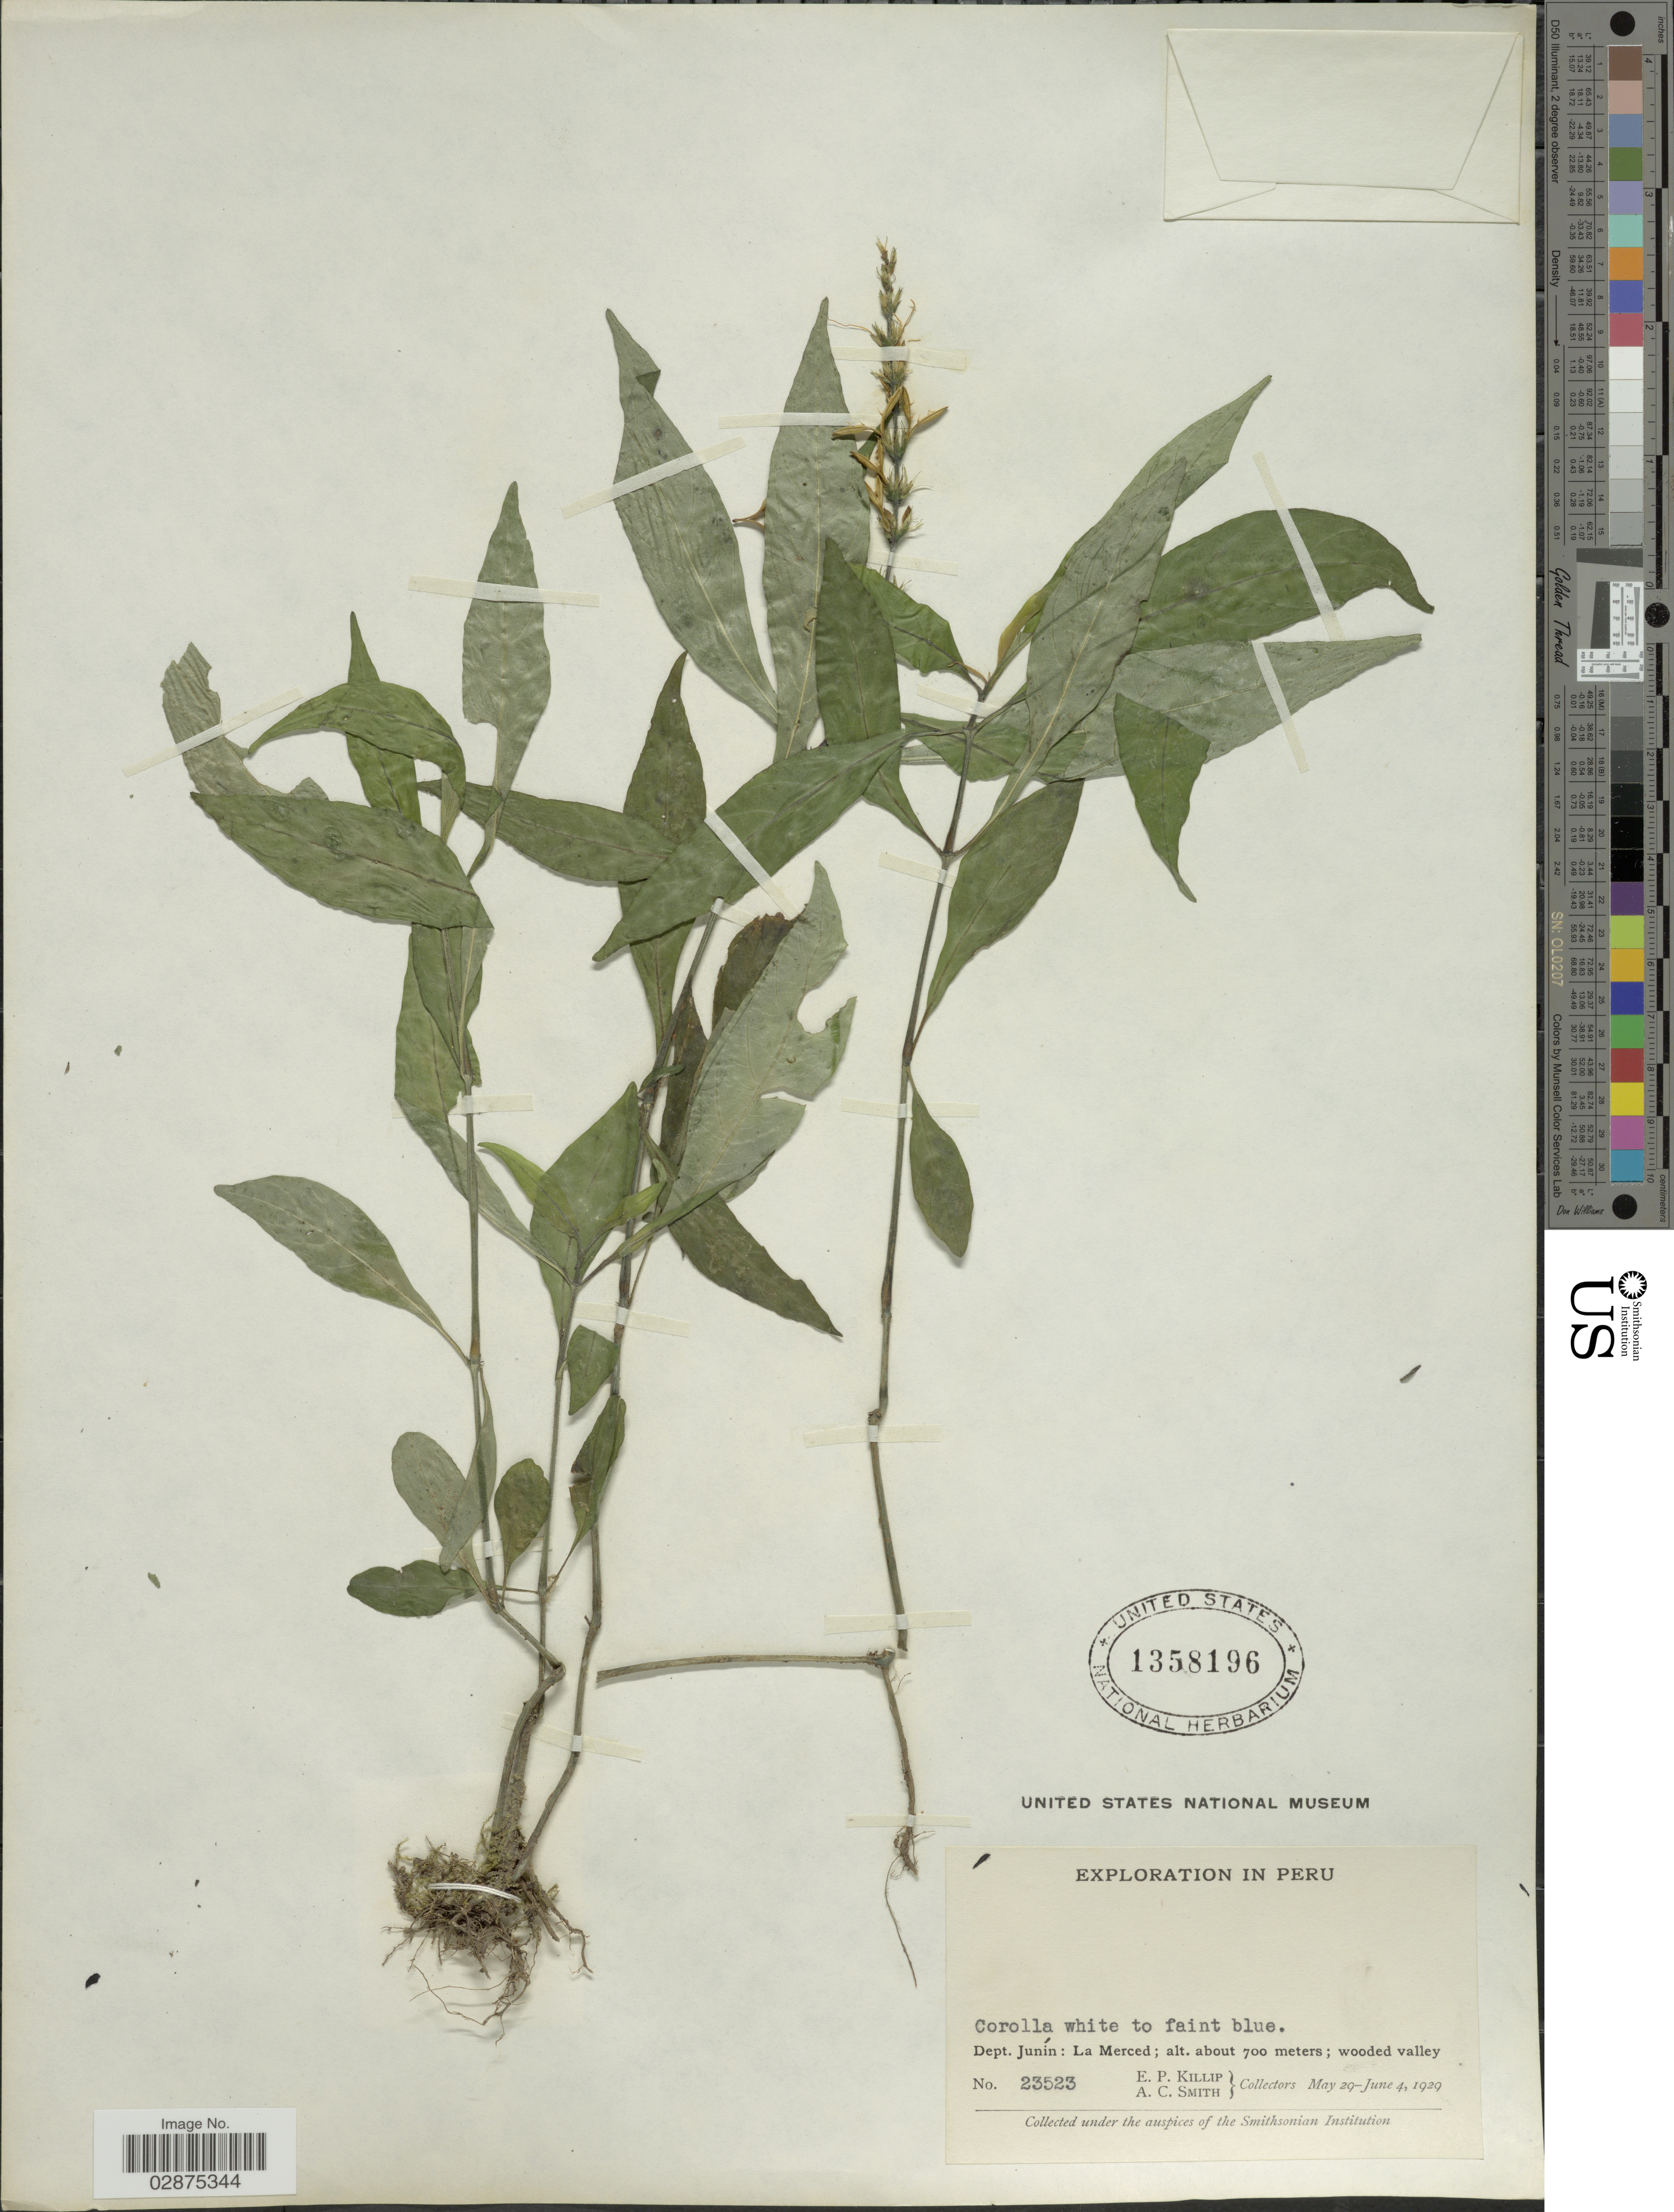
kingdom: Plantae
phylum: Tracheophyta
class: Magnoliopsida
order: Lamiales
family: Acanthaceae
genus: Stenostephanus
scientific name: Stenostephanus sprucei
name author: (Lindau) Wassh. & J.R.I. Wood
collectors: E. P. Killip & A. C. Smith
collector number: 23523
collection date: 1929-05-29/1929-06-04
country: Peru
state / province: Junín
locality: Dept. Junín: La Merced.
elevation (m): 700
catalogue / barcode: US 1358196